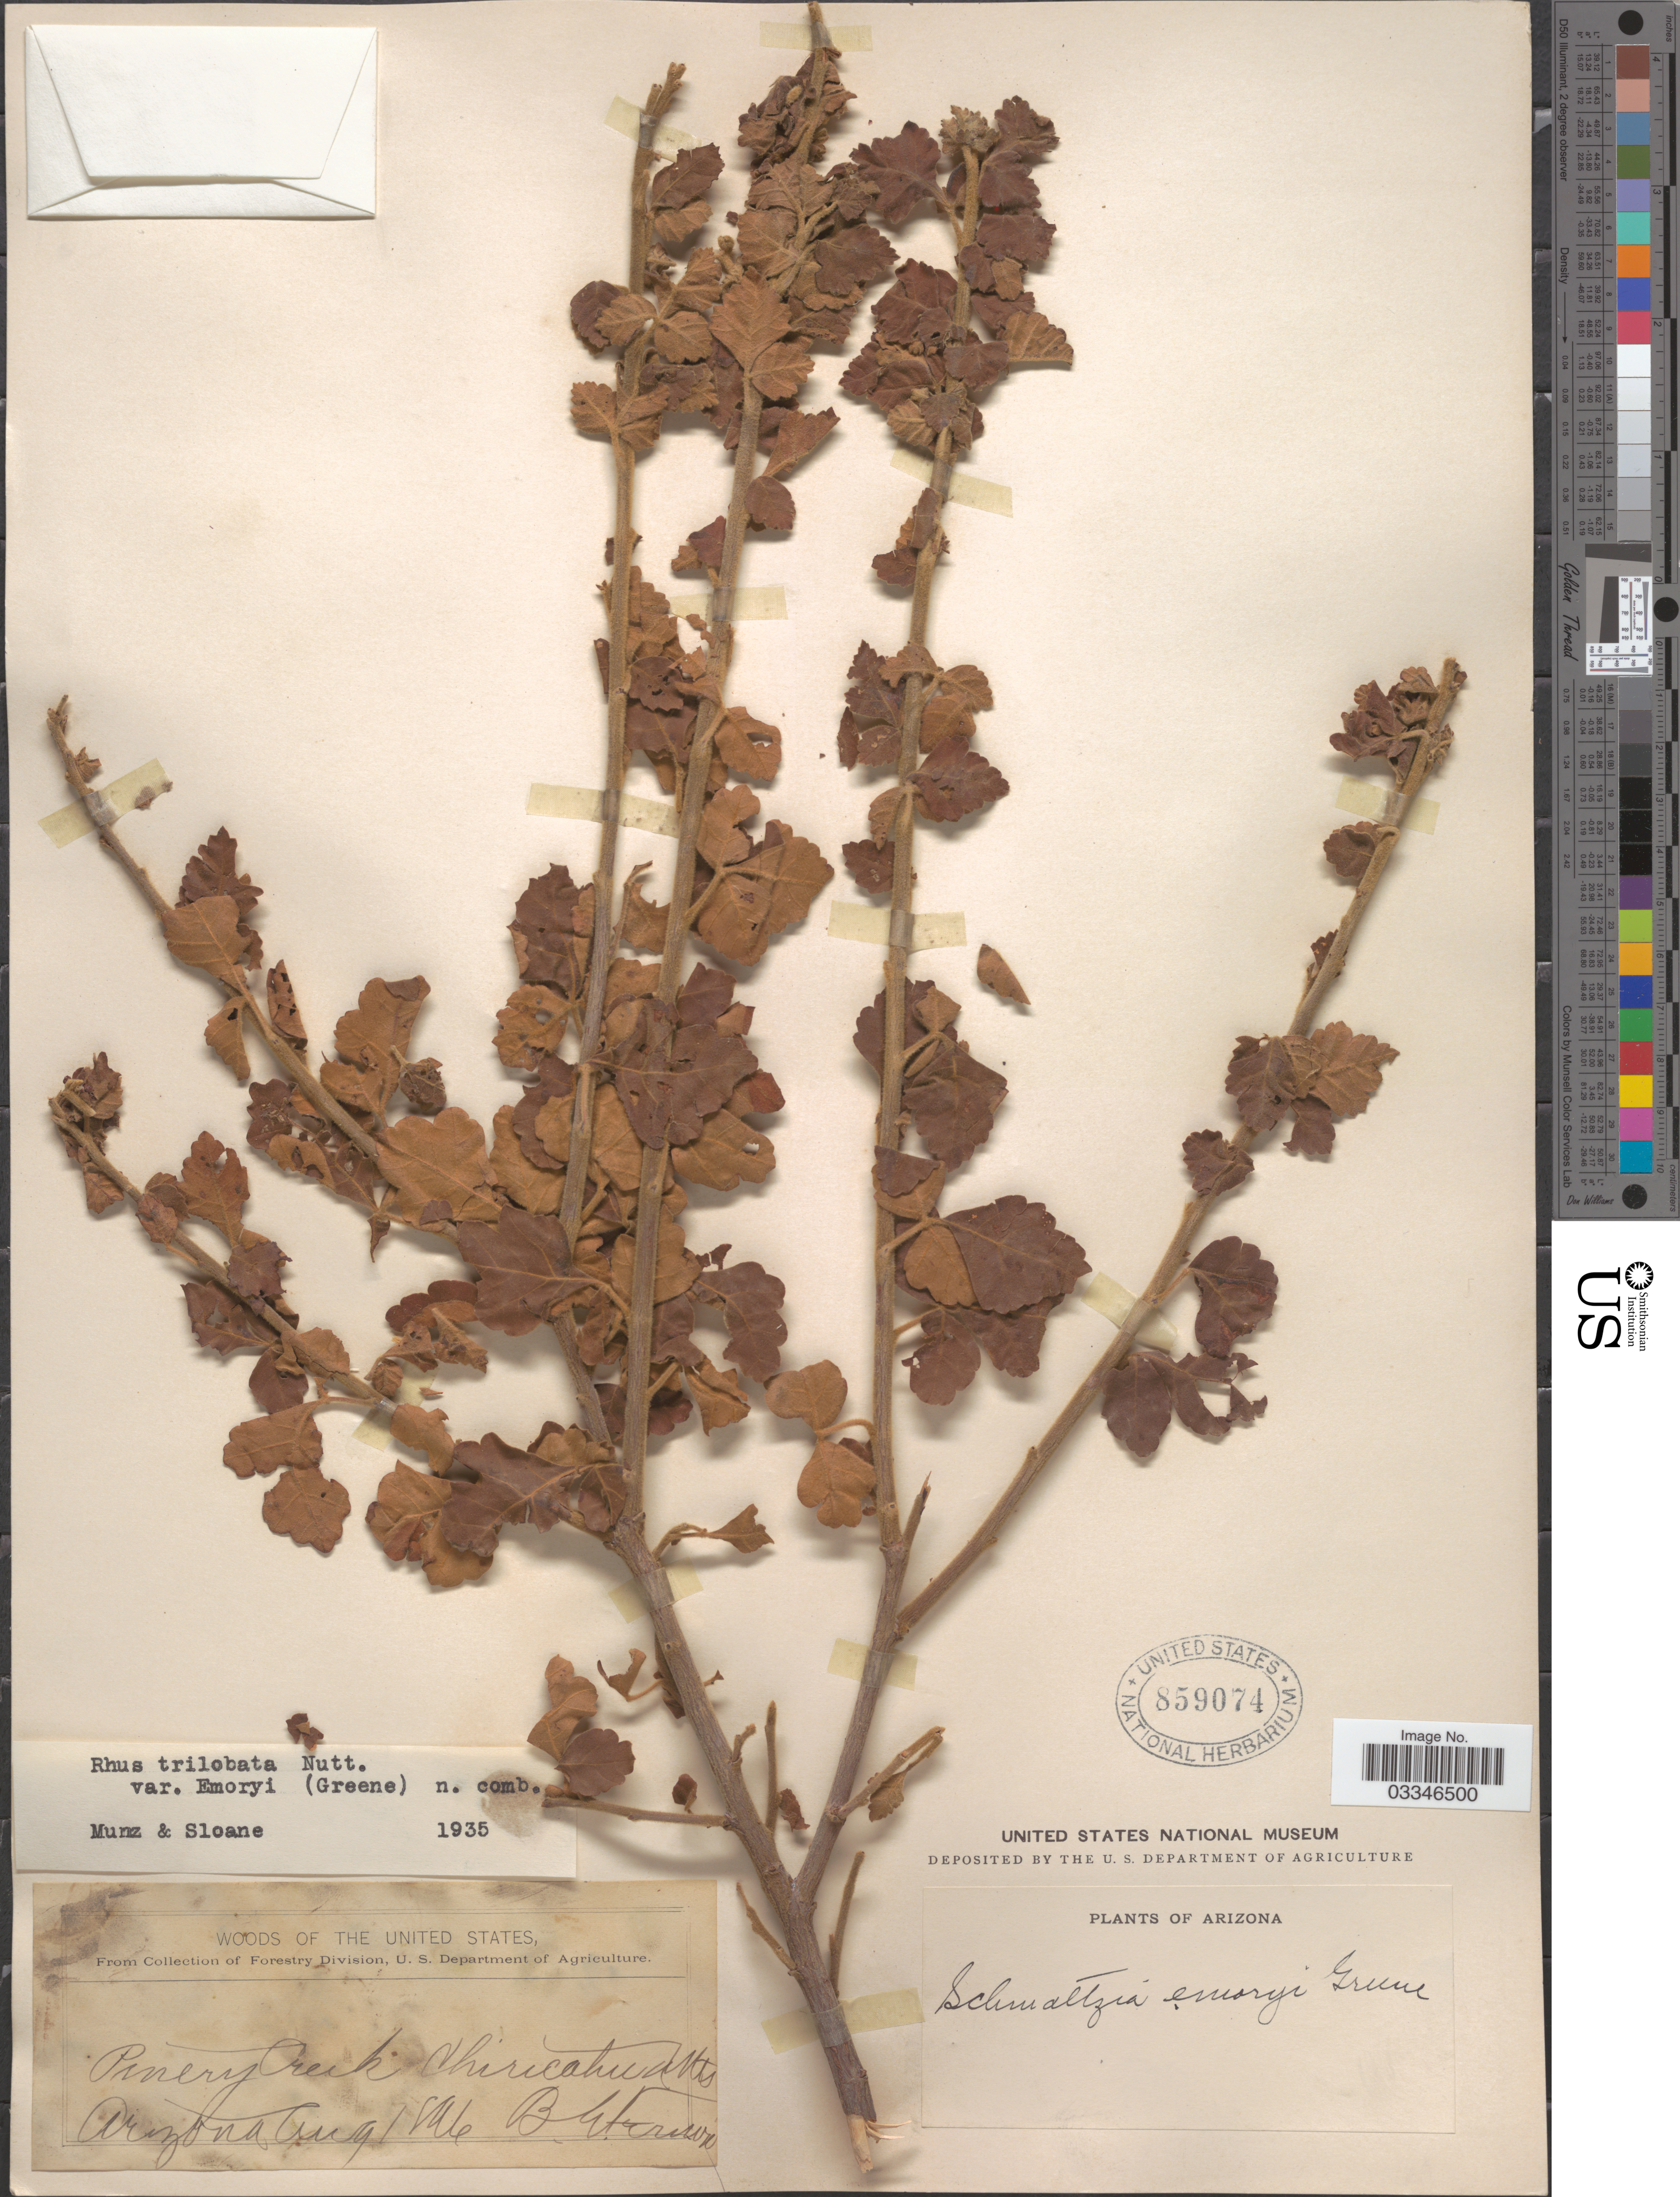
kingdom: Plantae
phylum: Tracheophyta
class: Magnoliopsida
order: Sapindales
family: Anacardiaceae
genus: Rhus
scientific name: Rhus trilobata var. pilosissima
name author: Engl.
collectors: B. Fernow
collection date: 1896-08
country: United States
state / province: Arizona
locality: Pinery Creek, Chiricahua Mts.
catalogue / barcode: US 859074